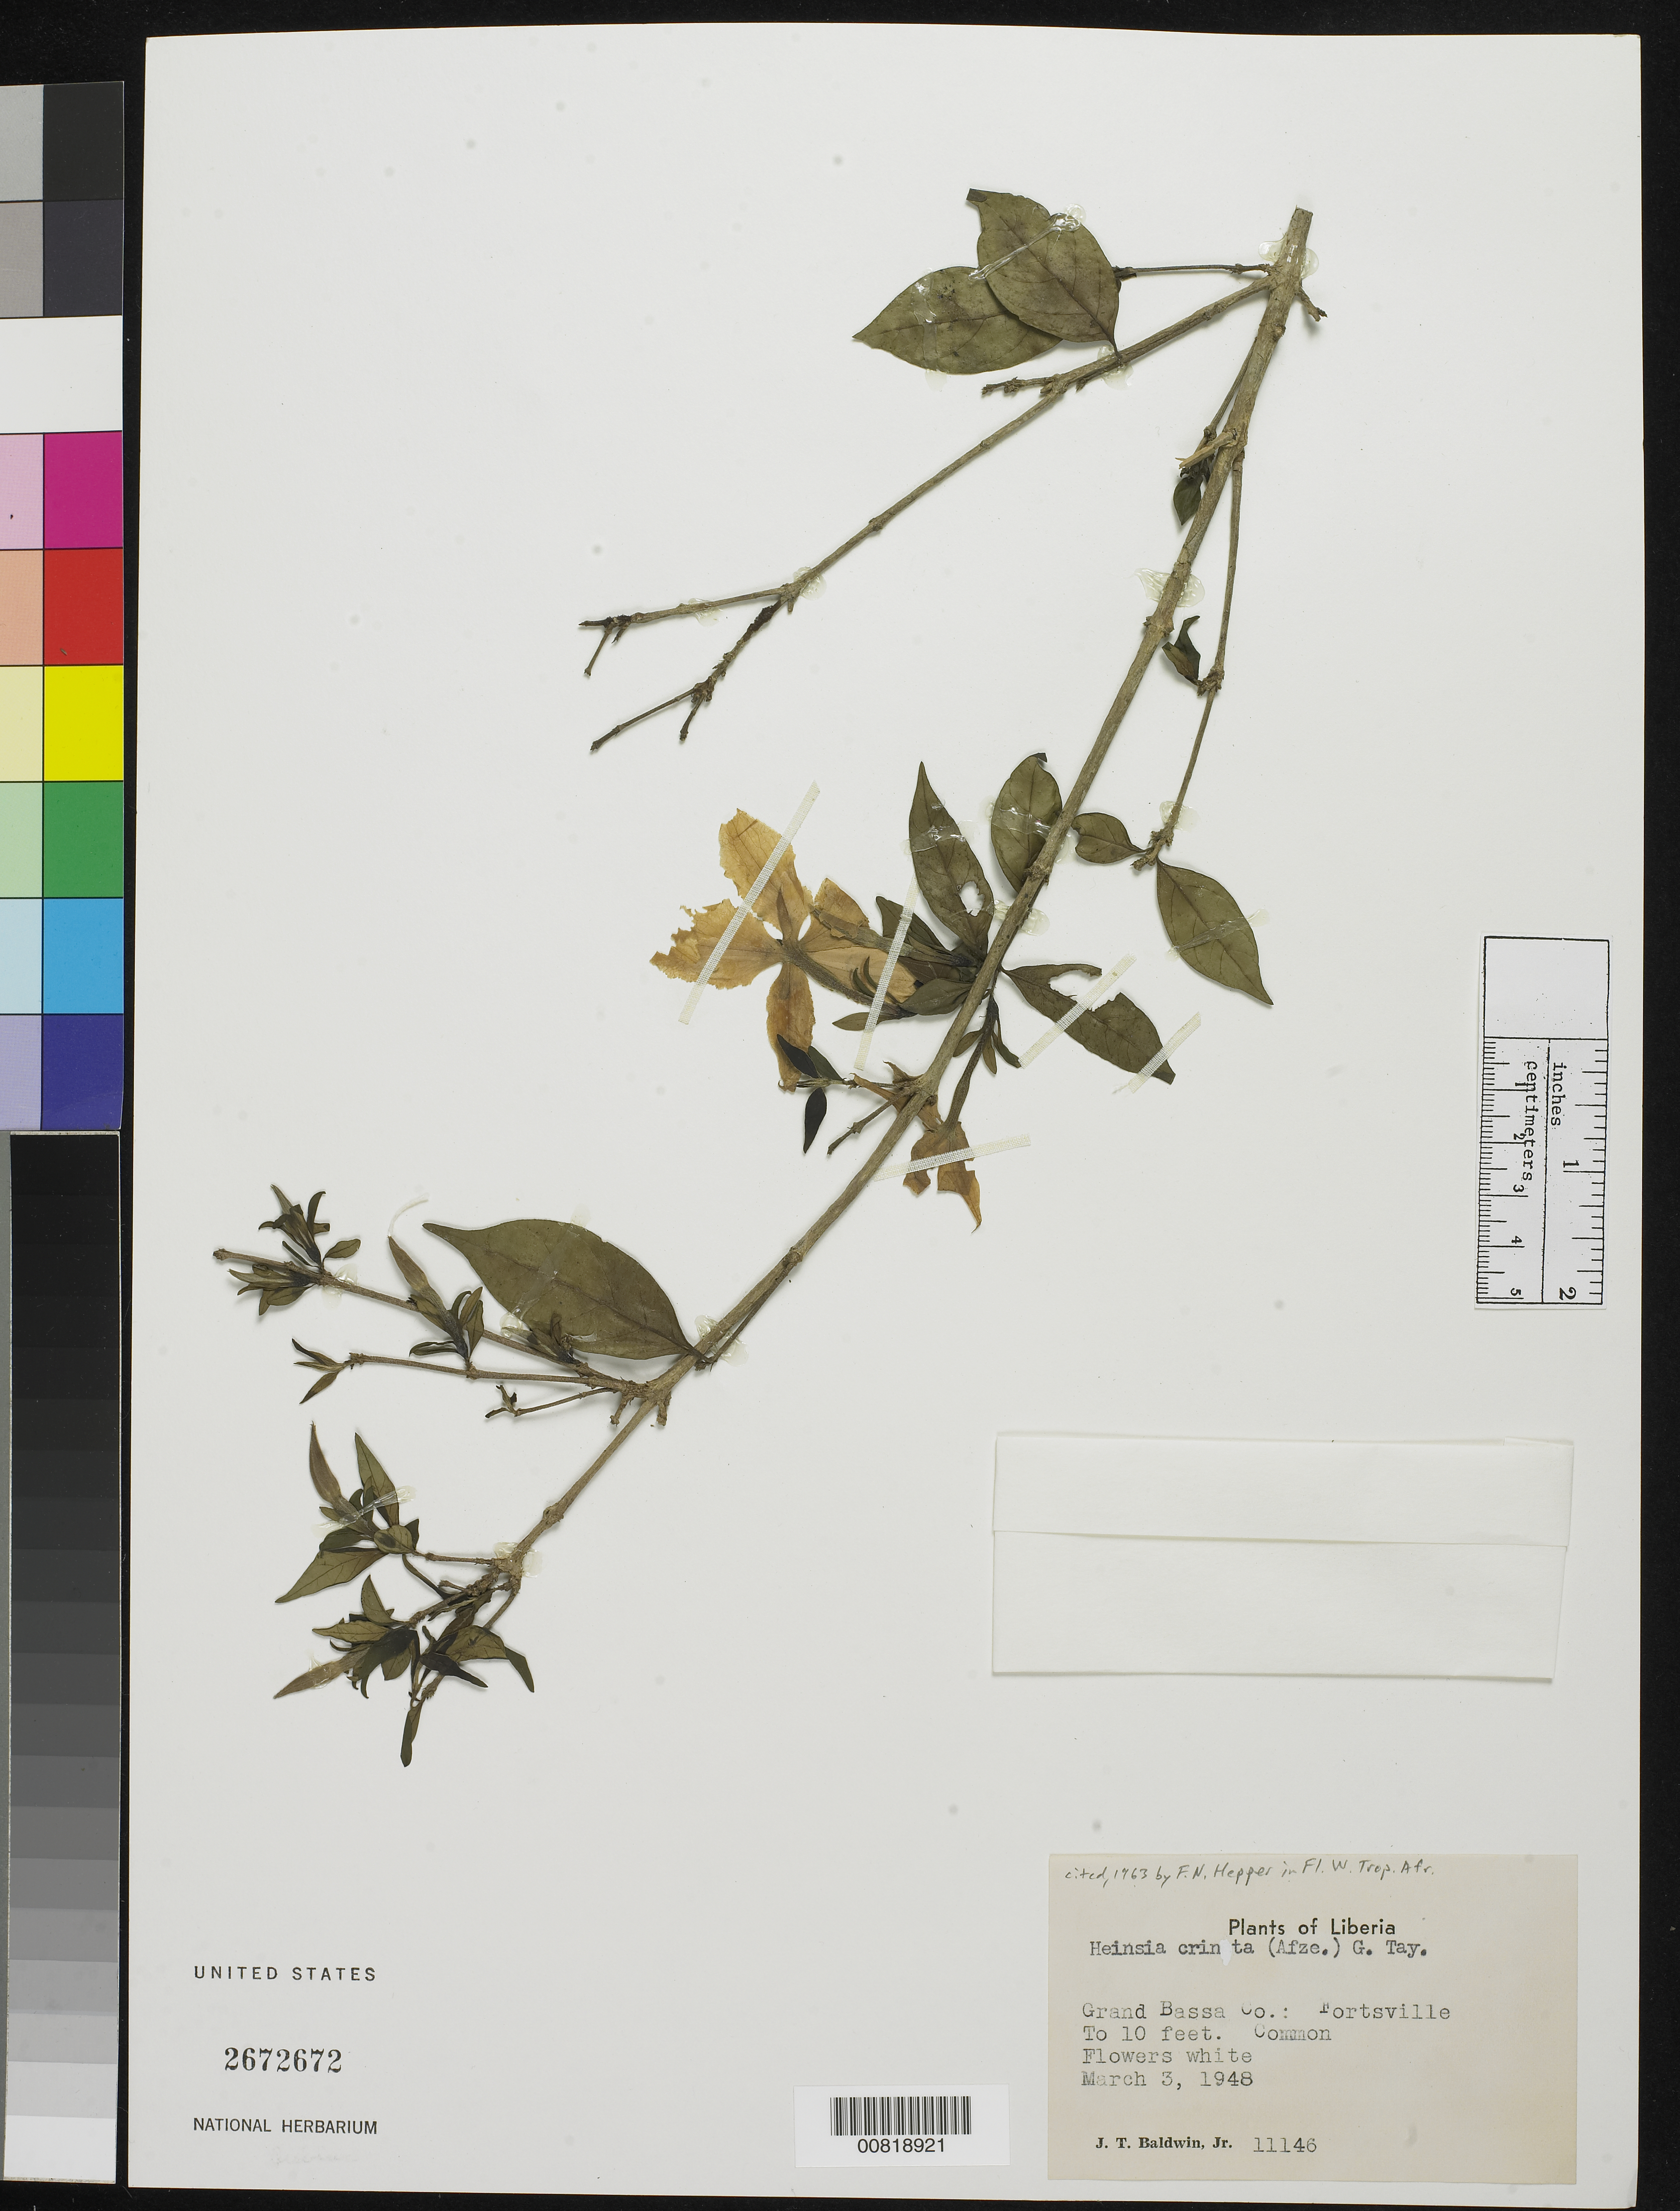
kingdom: Plantae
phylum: Tracheophyta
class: Magnoliopsida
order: Gentianales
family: Rubiaceae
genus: Heinsia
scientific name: Heinsia crinita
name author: (Afzel.) G. Taylor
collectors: J. T. Baldwin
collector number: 11146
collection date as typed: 3 Mar 1948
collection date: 1948-03-03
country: Liberia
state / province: Grand Bassa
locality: Fortsville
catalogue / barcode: US 2672672